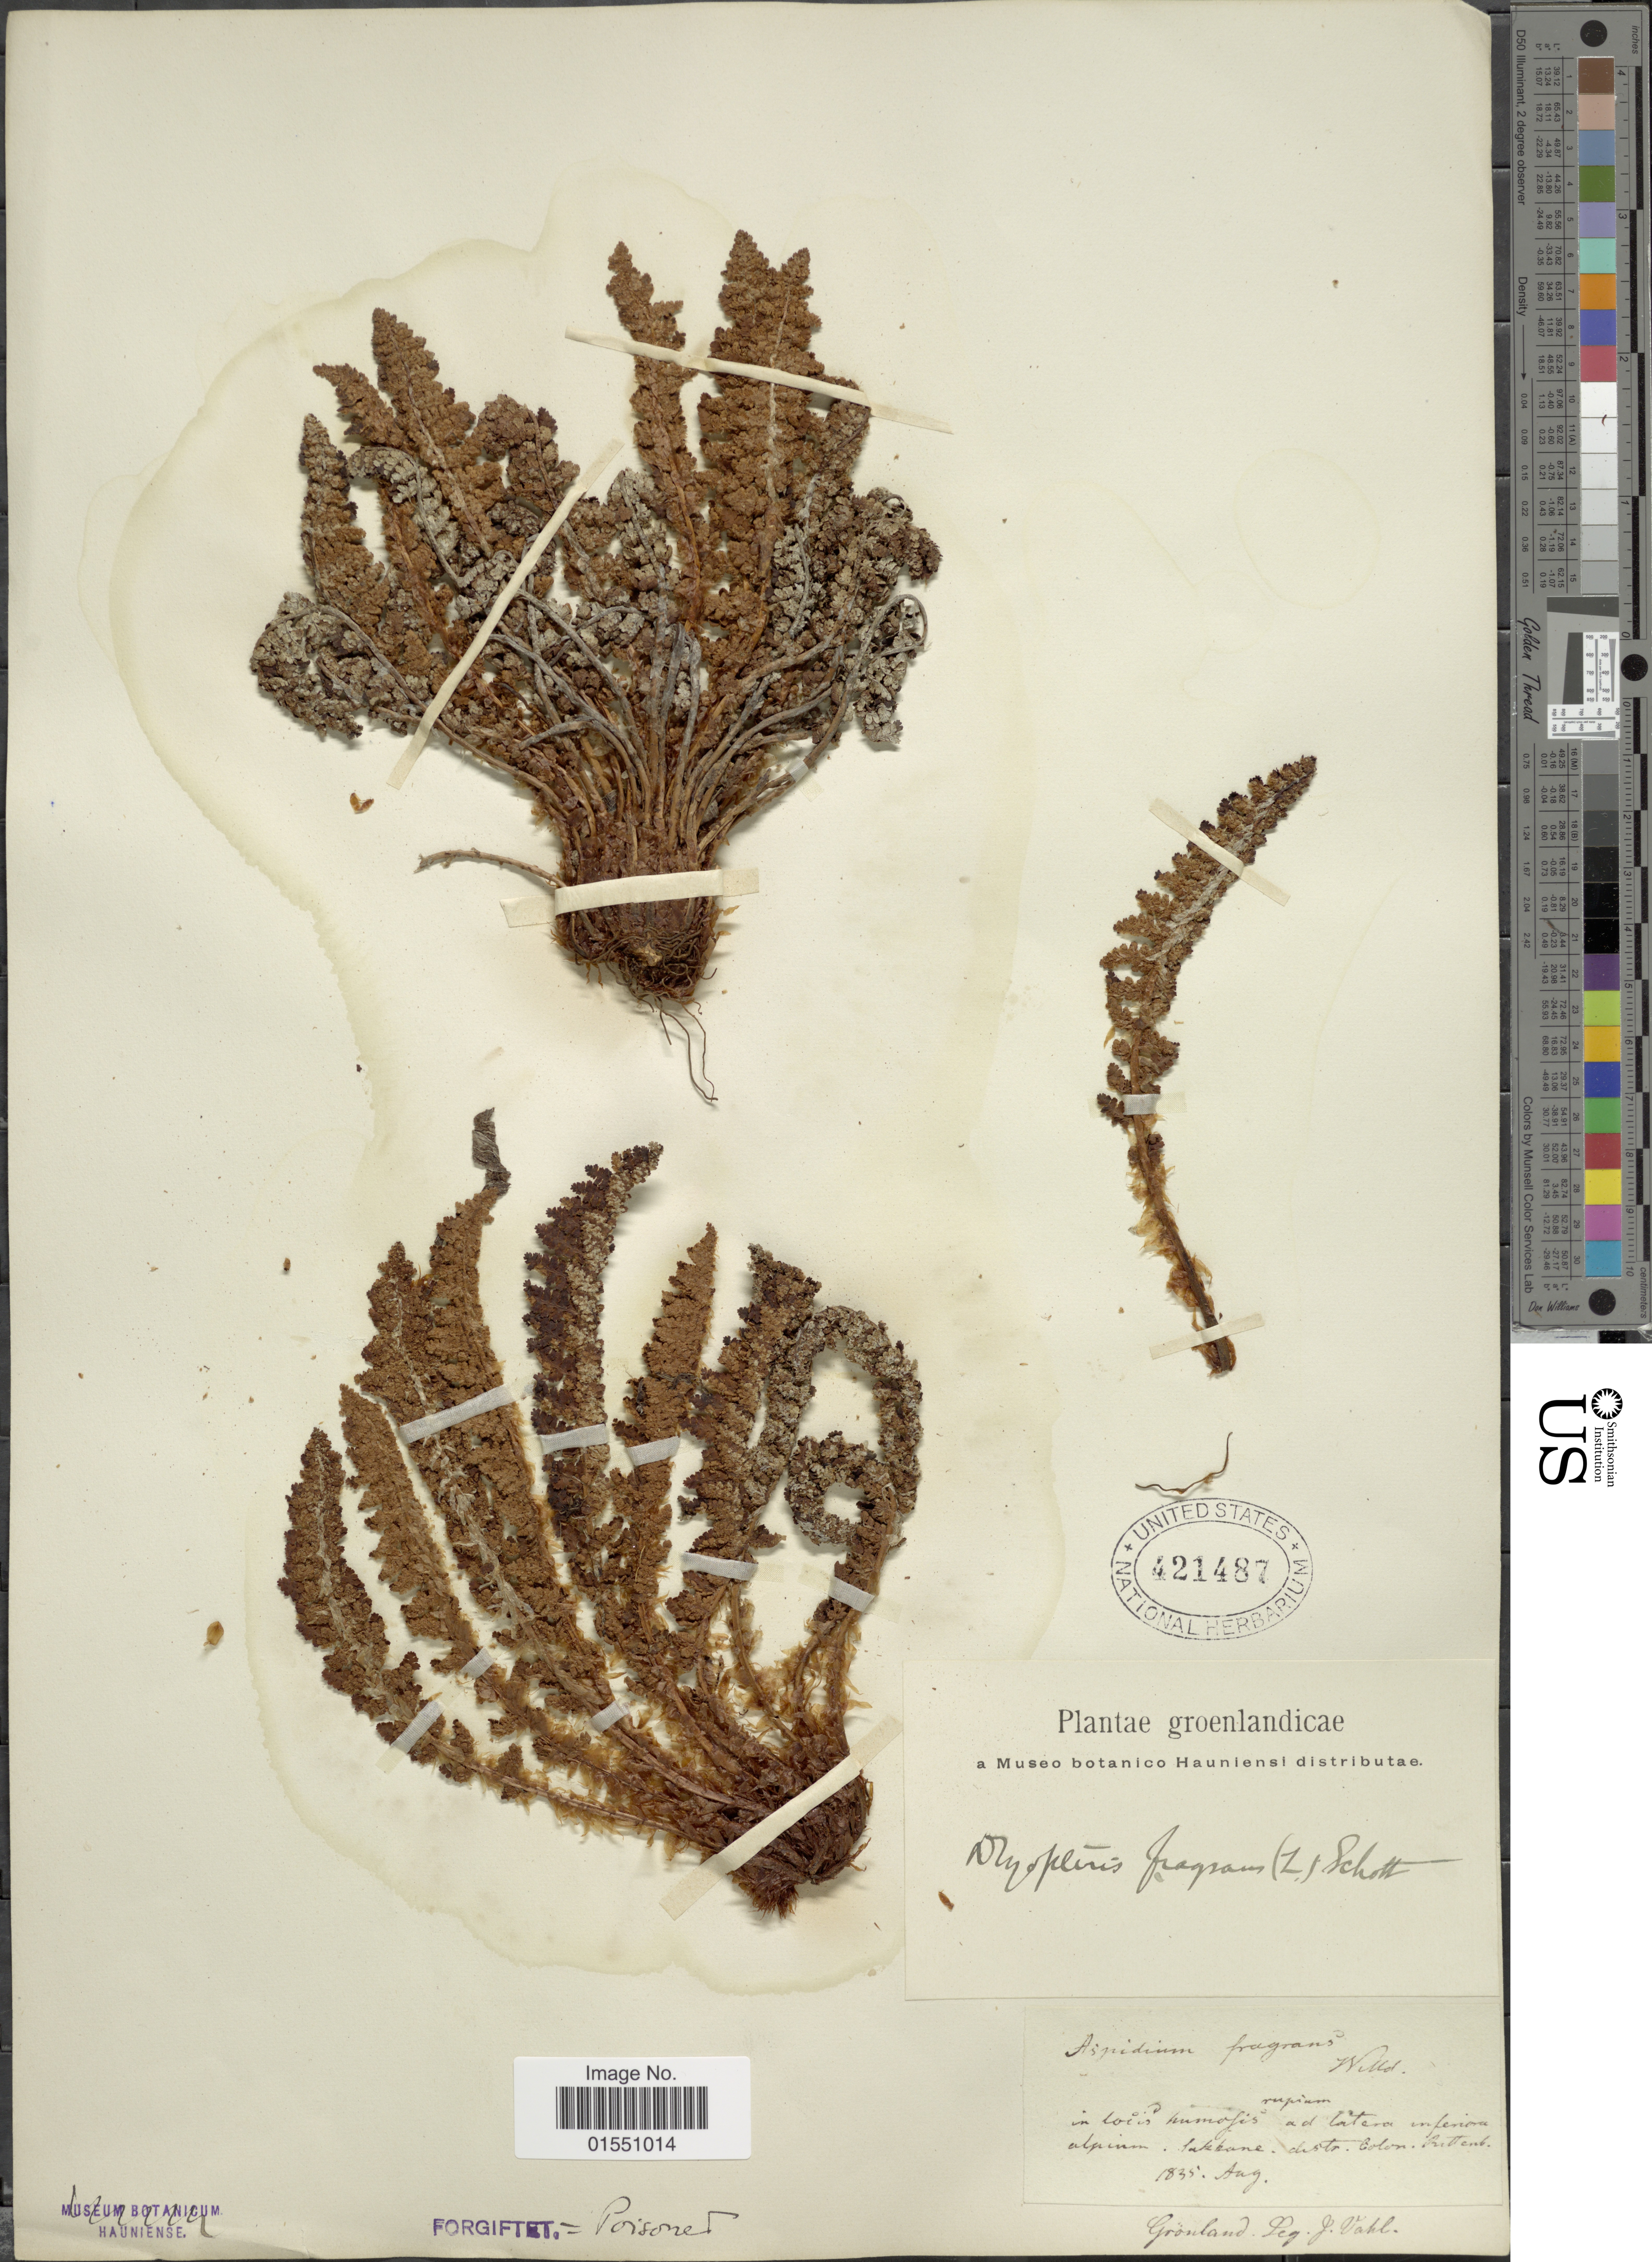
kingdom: Plantae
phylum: Tracheophyta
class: Polypodiopsida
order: Polypodiales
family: Dryopteridaceae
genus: Dryopteris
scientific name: Dryopteris fragrans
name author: (L.) Schott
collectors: J. Vahl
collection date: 1835-08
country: Greenland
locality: Takkerne. distr. Colon. Rittenb.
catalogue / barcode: US 421487